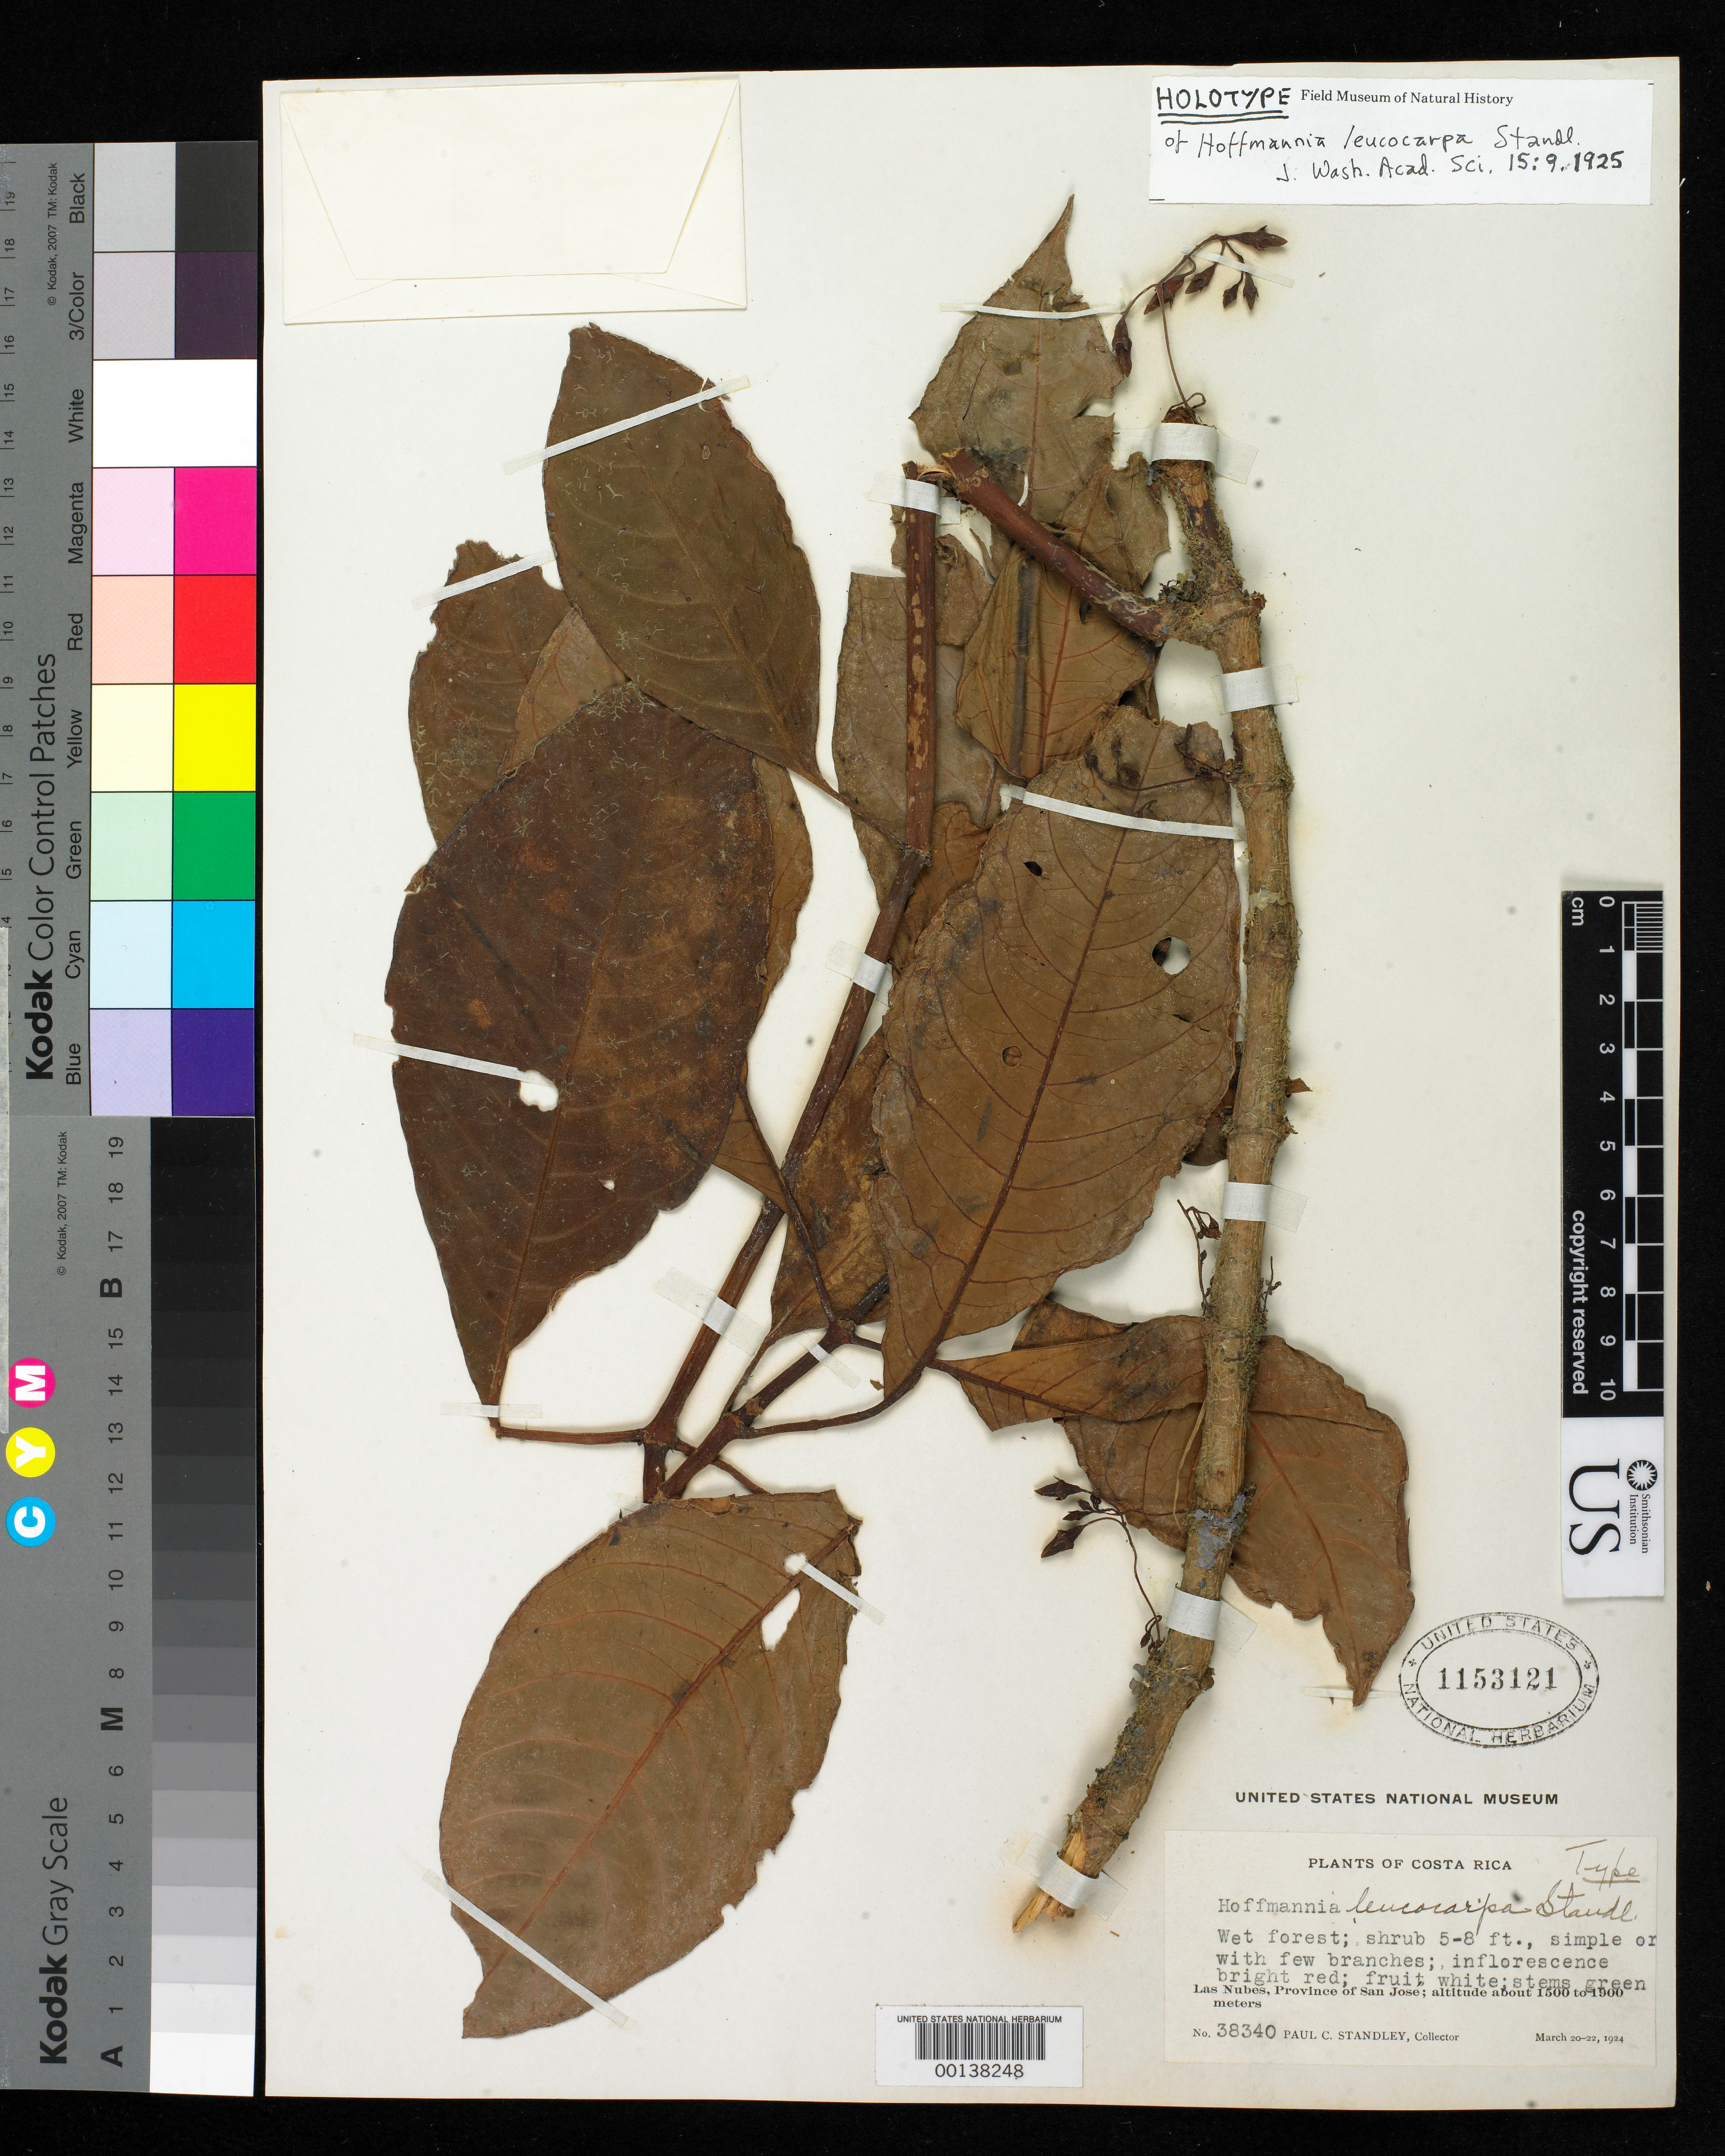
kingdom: Plantae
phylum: Tracheophyta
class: Magnoliopsida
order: Gentianales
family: Rubiaceae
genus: Hoffmannia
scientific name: Hoffmannia leucocarpa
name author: Standl.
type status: Holotype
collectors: P. C. Standley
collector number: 38340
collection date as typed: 20 Mar 1924 to 22 Mar 1924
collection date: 1924-03-20/1924-03-22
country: Costa Rica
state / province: San José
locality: Las Nubes.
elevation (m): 1600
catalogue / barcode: US 1153121